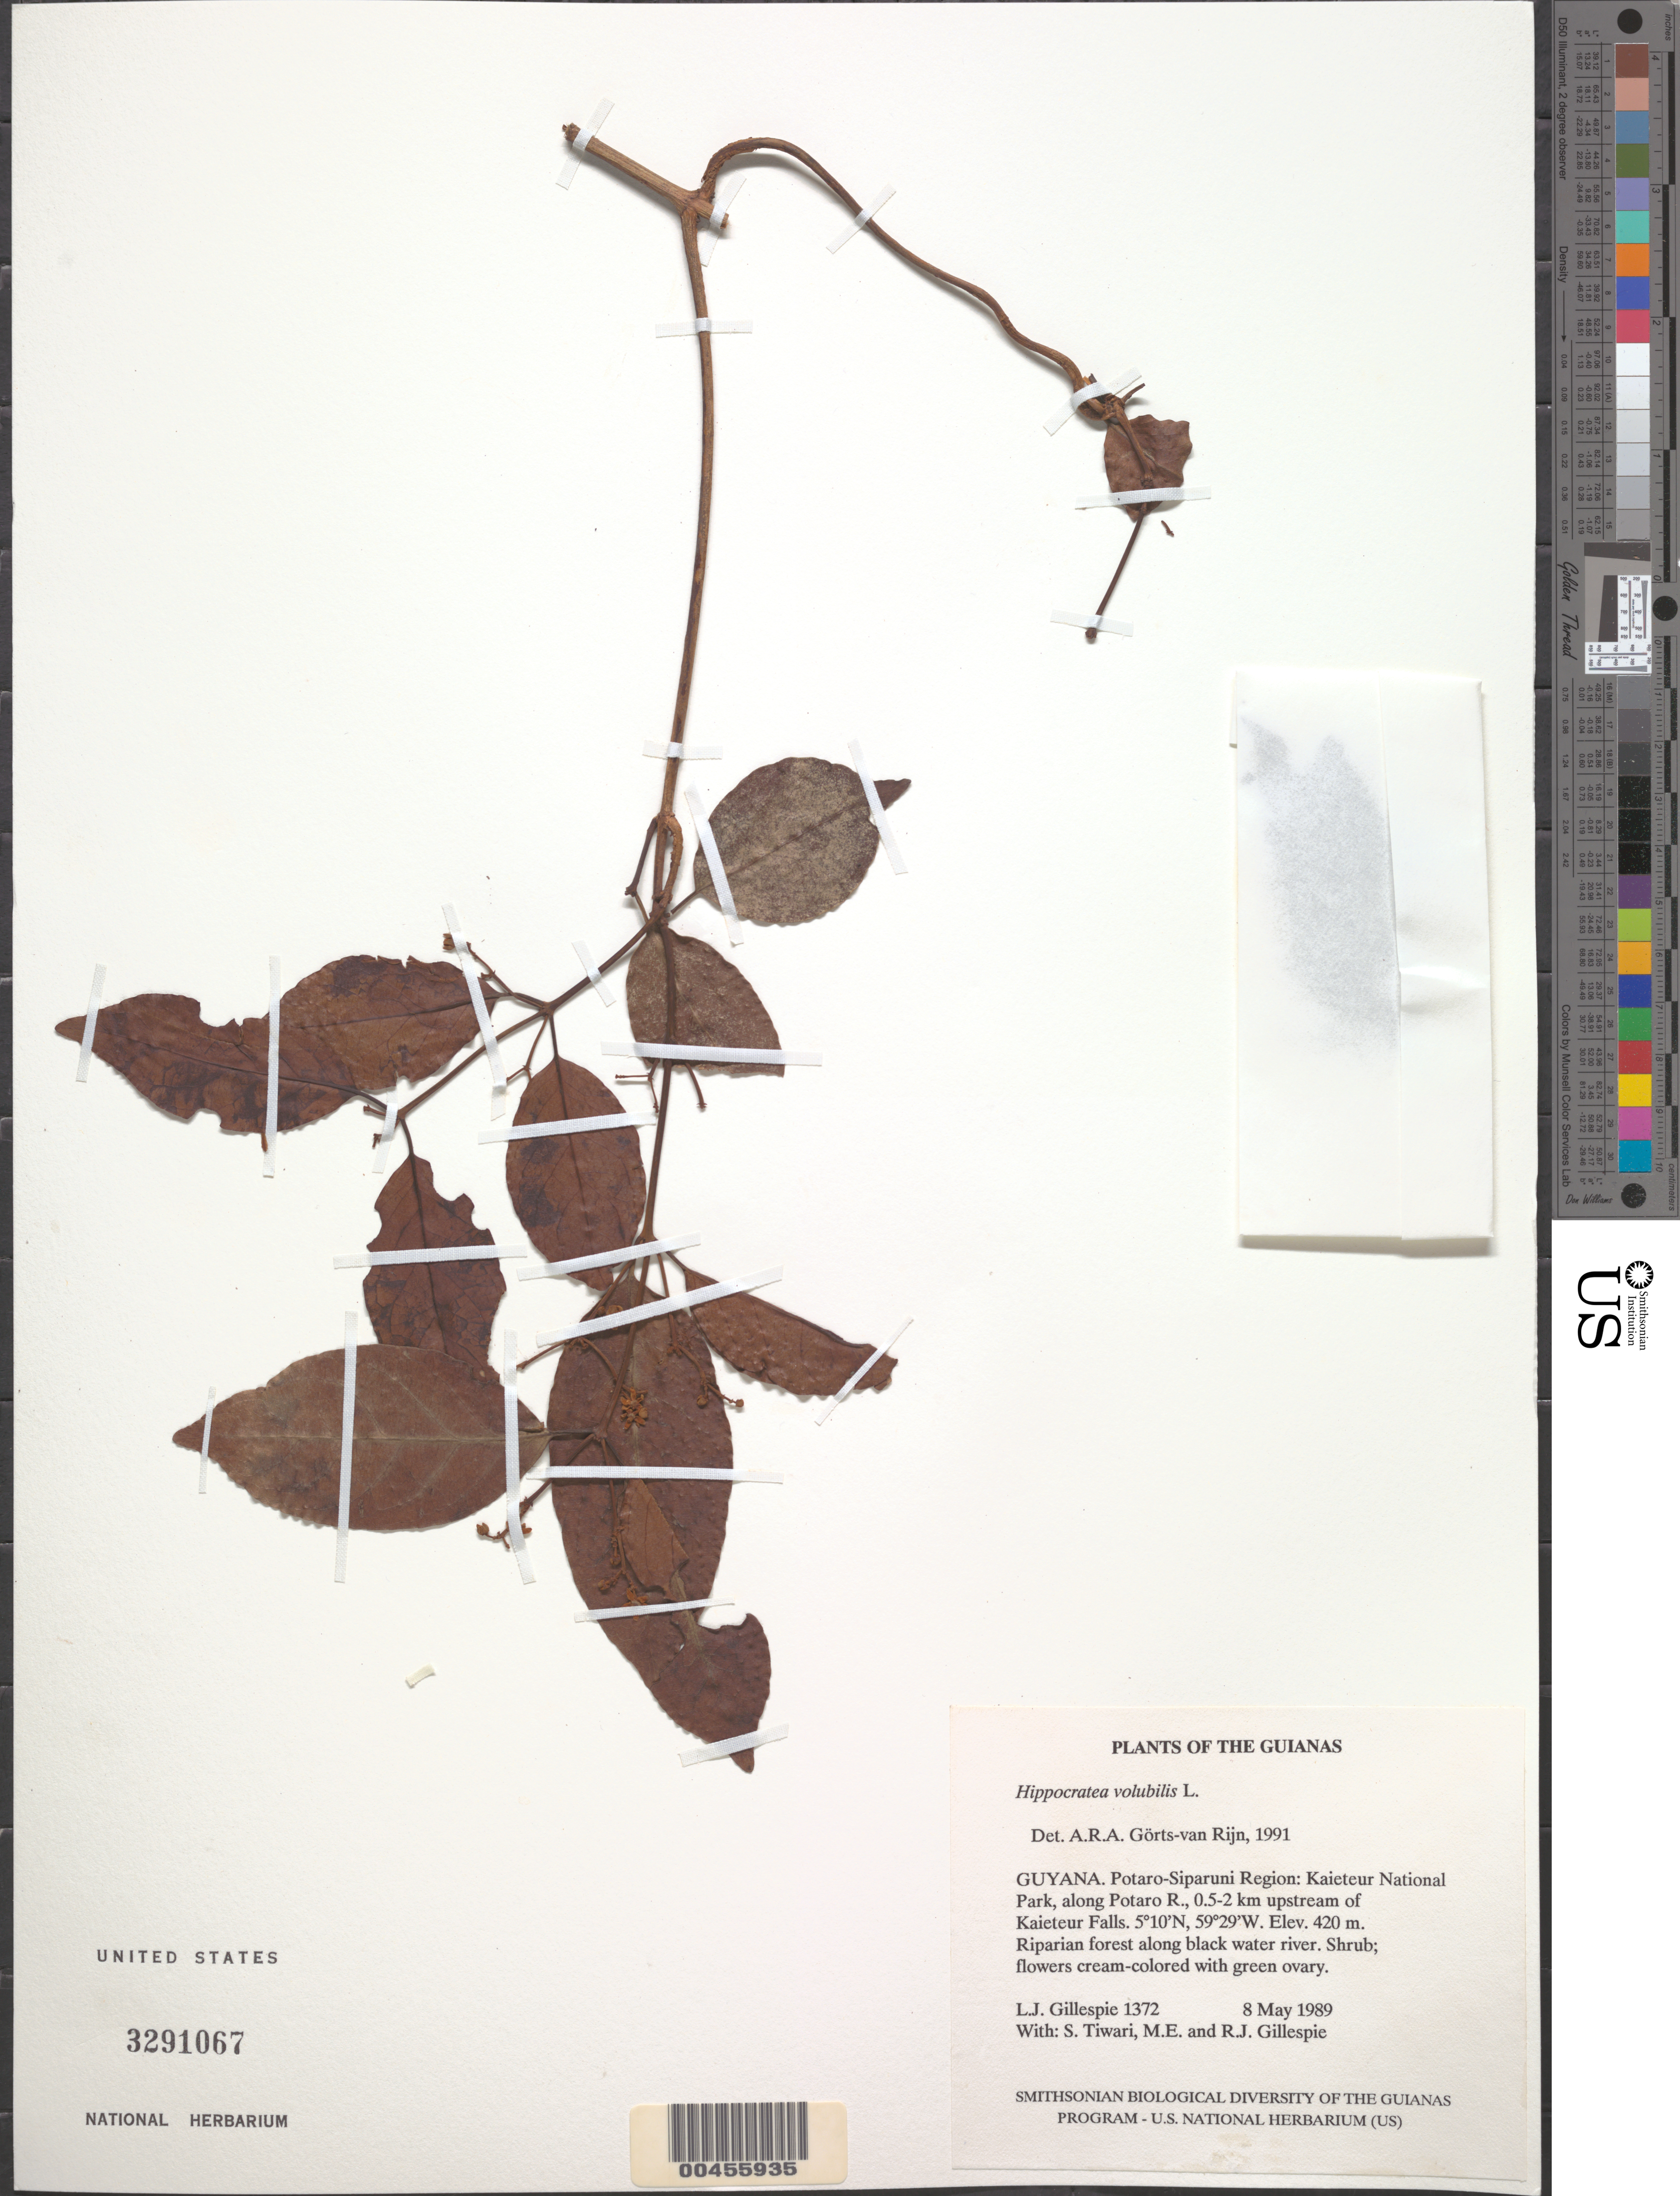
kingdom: Plantae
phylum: Tracheophyta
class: Magnoliopsida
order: Celastrales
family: Celastraceae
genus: Hippocratea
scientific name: Hippocratea volubilis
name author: L.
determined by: Görts-van Rijn, A. R. A.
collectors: L. J. Gillespie, S. Tiwari, M. Gillespie & R. Gillespie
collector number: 1372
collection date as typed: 8 May 1989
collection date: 1989-05-08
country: Guyana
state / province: Potaro-Siparuni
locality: Kaieteur National Park, along Potaro R., 0.5-2 km upstream of Kaieteur Falls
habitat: Riparian forest along black water river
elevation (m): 420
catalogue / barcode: US 3291067